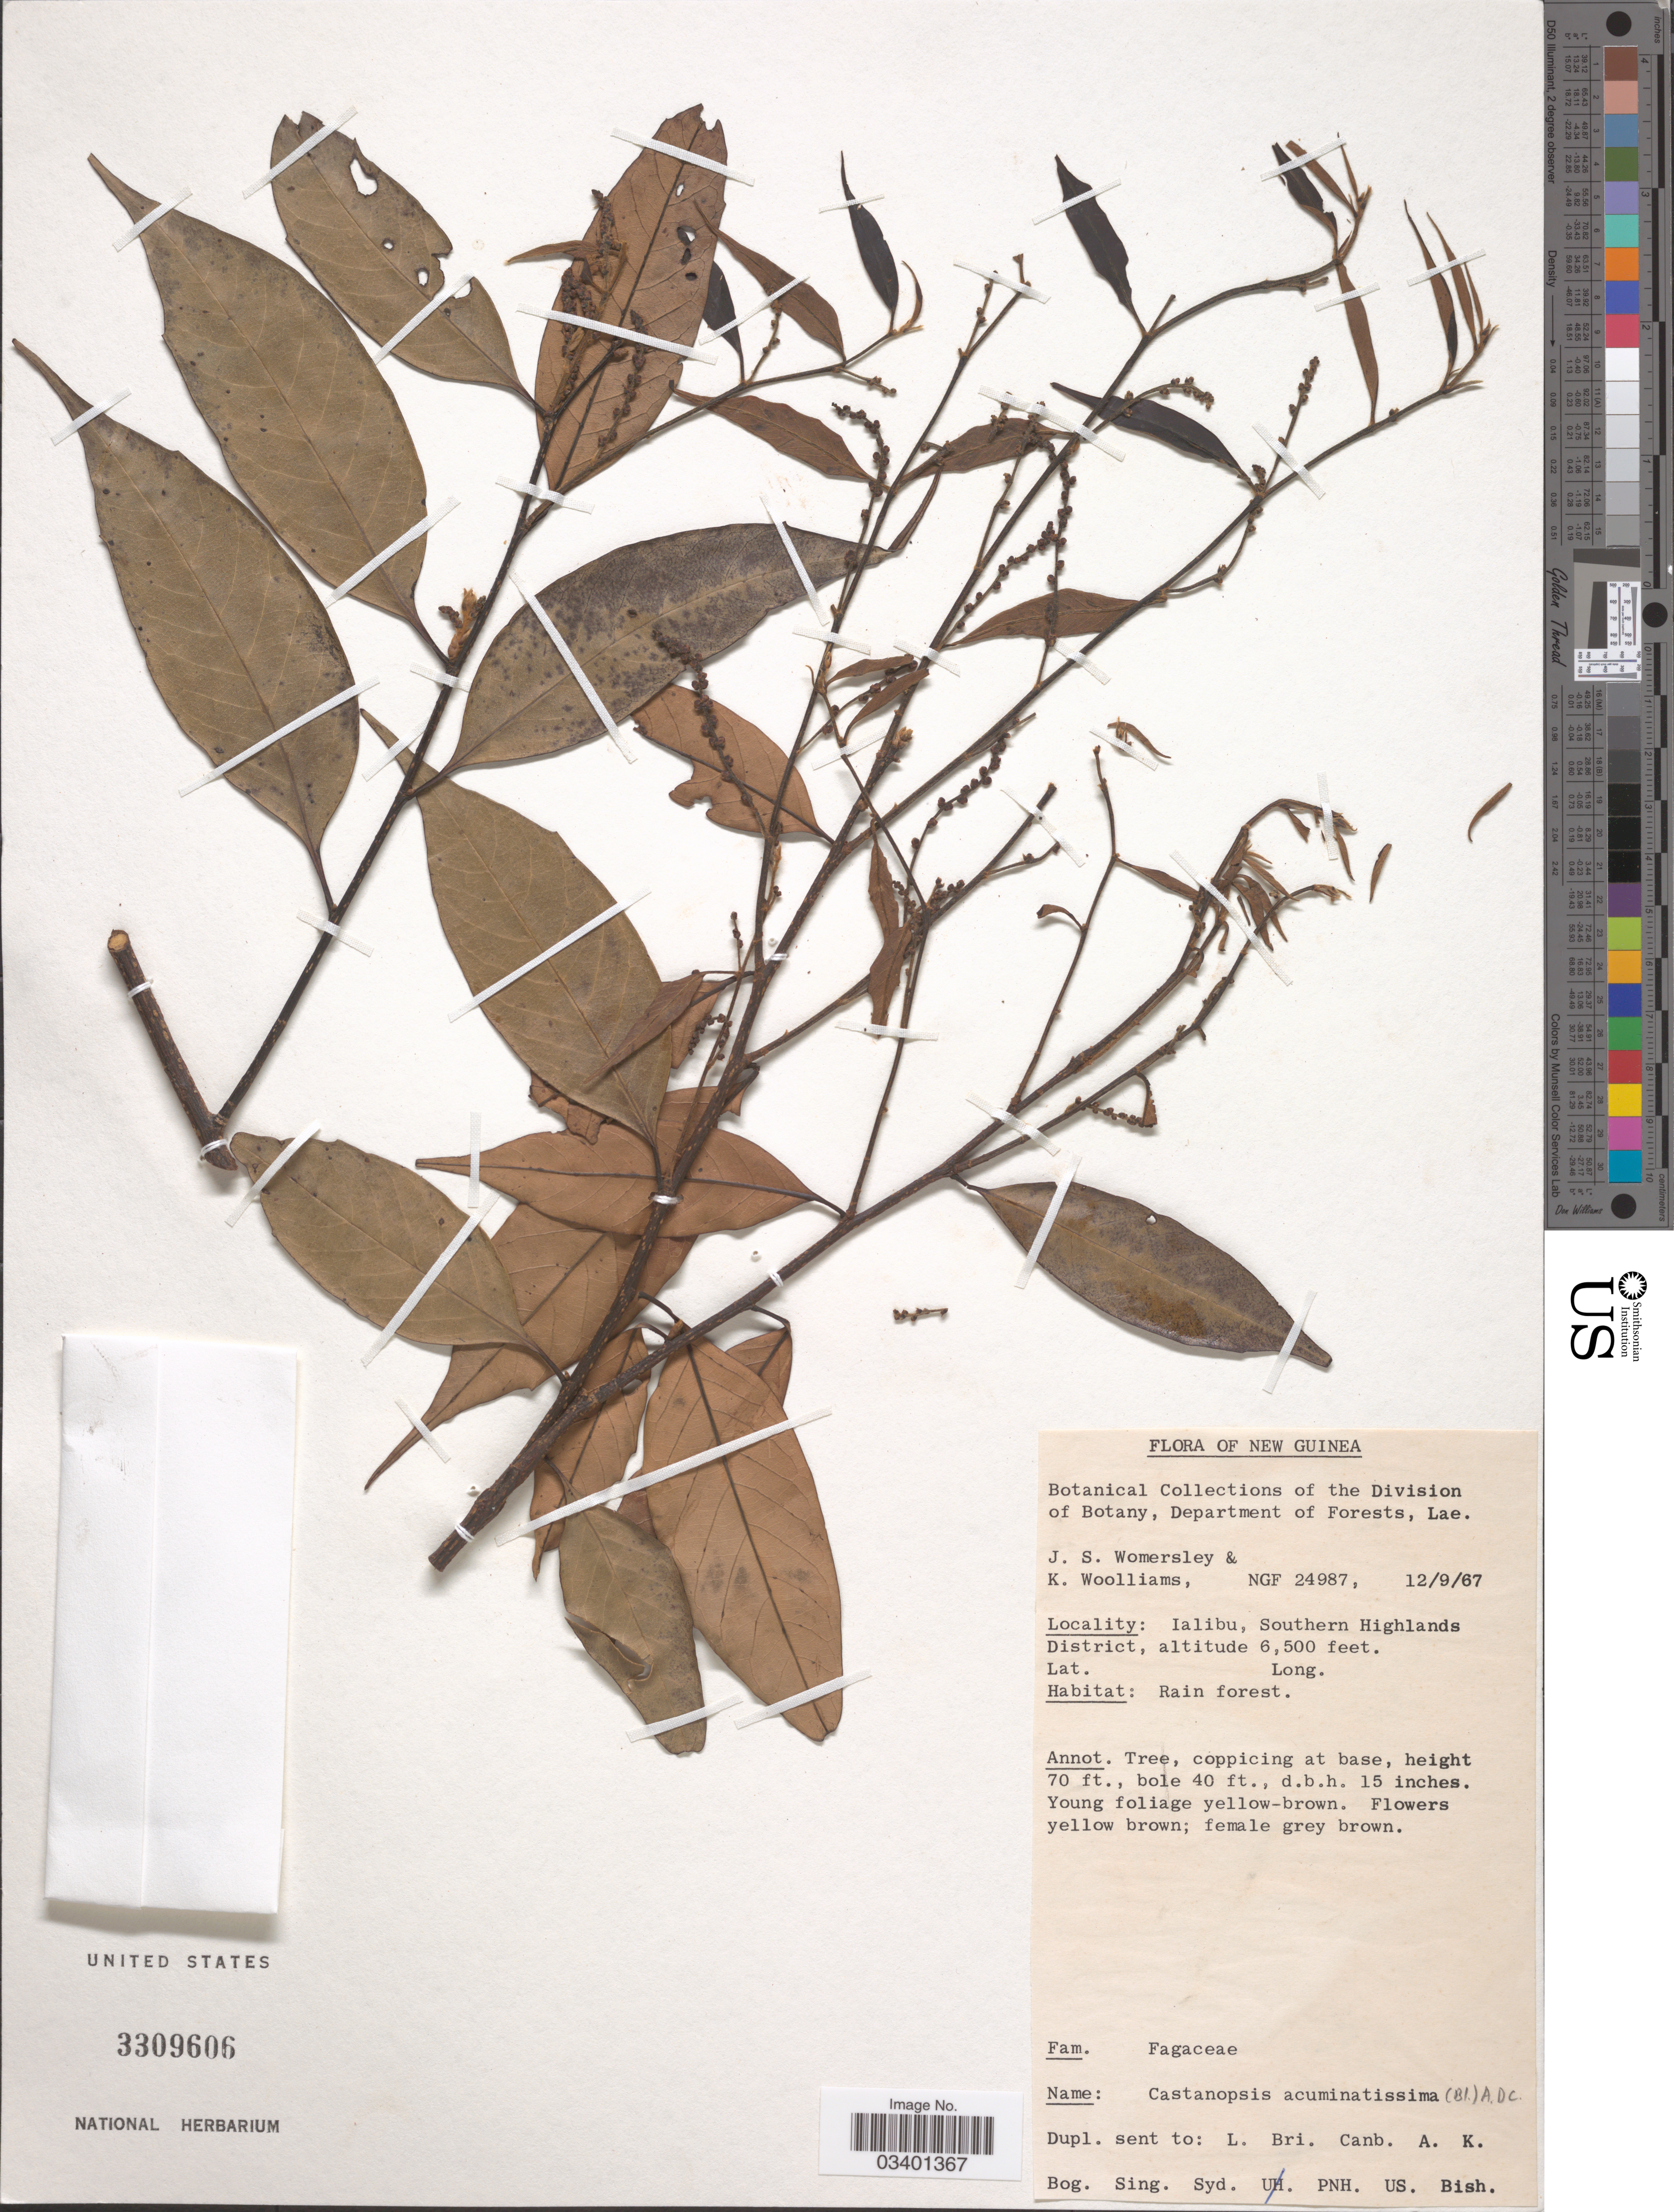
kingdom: Plantae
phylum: Tracheophyta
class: Magnoliopsida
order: Fagales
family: Fagaceae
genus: Castanopsis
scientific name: Castanopsis acuminatissima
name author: (Blume) A. DC.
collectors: J. S. Womersley & K. Woolliams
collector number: NGF24987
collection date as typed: Transcribed d/m/y: 12/9/67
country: Papua New Guinea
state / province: Southern Highlands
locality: New Guinea. Ialibu, Southern Highlands District.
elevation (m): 1981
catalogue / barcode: US 3309606